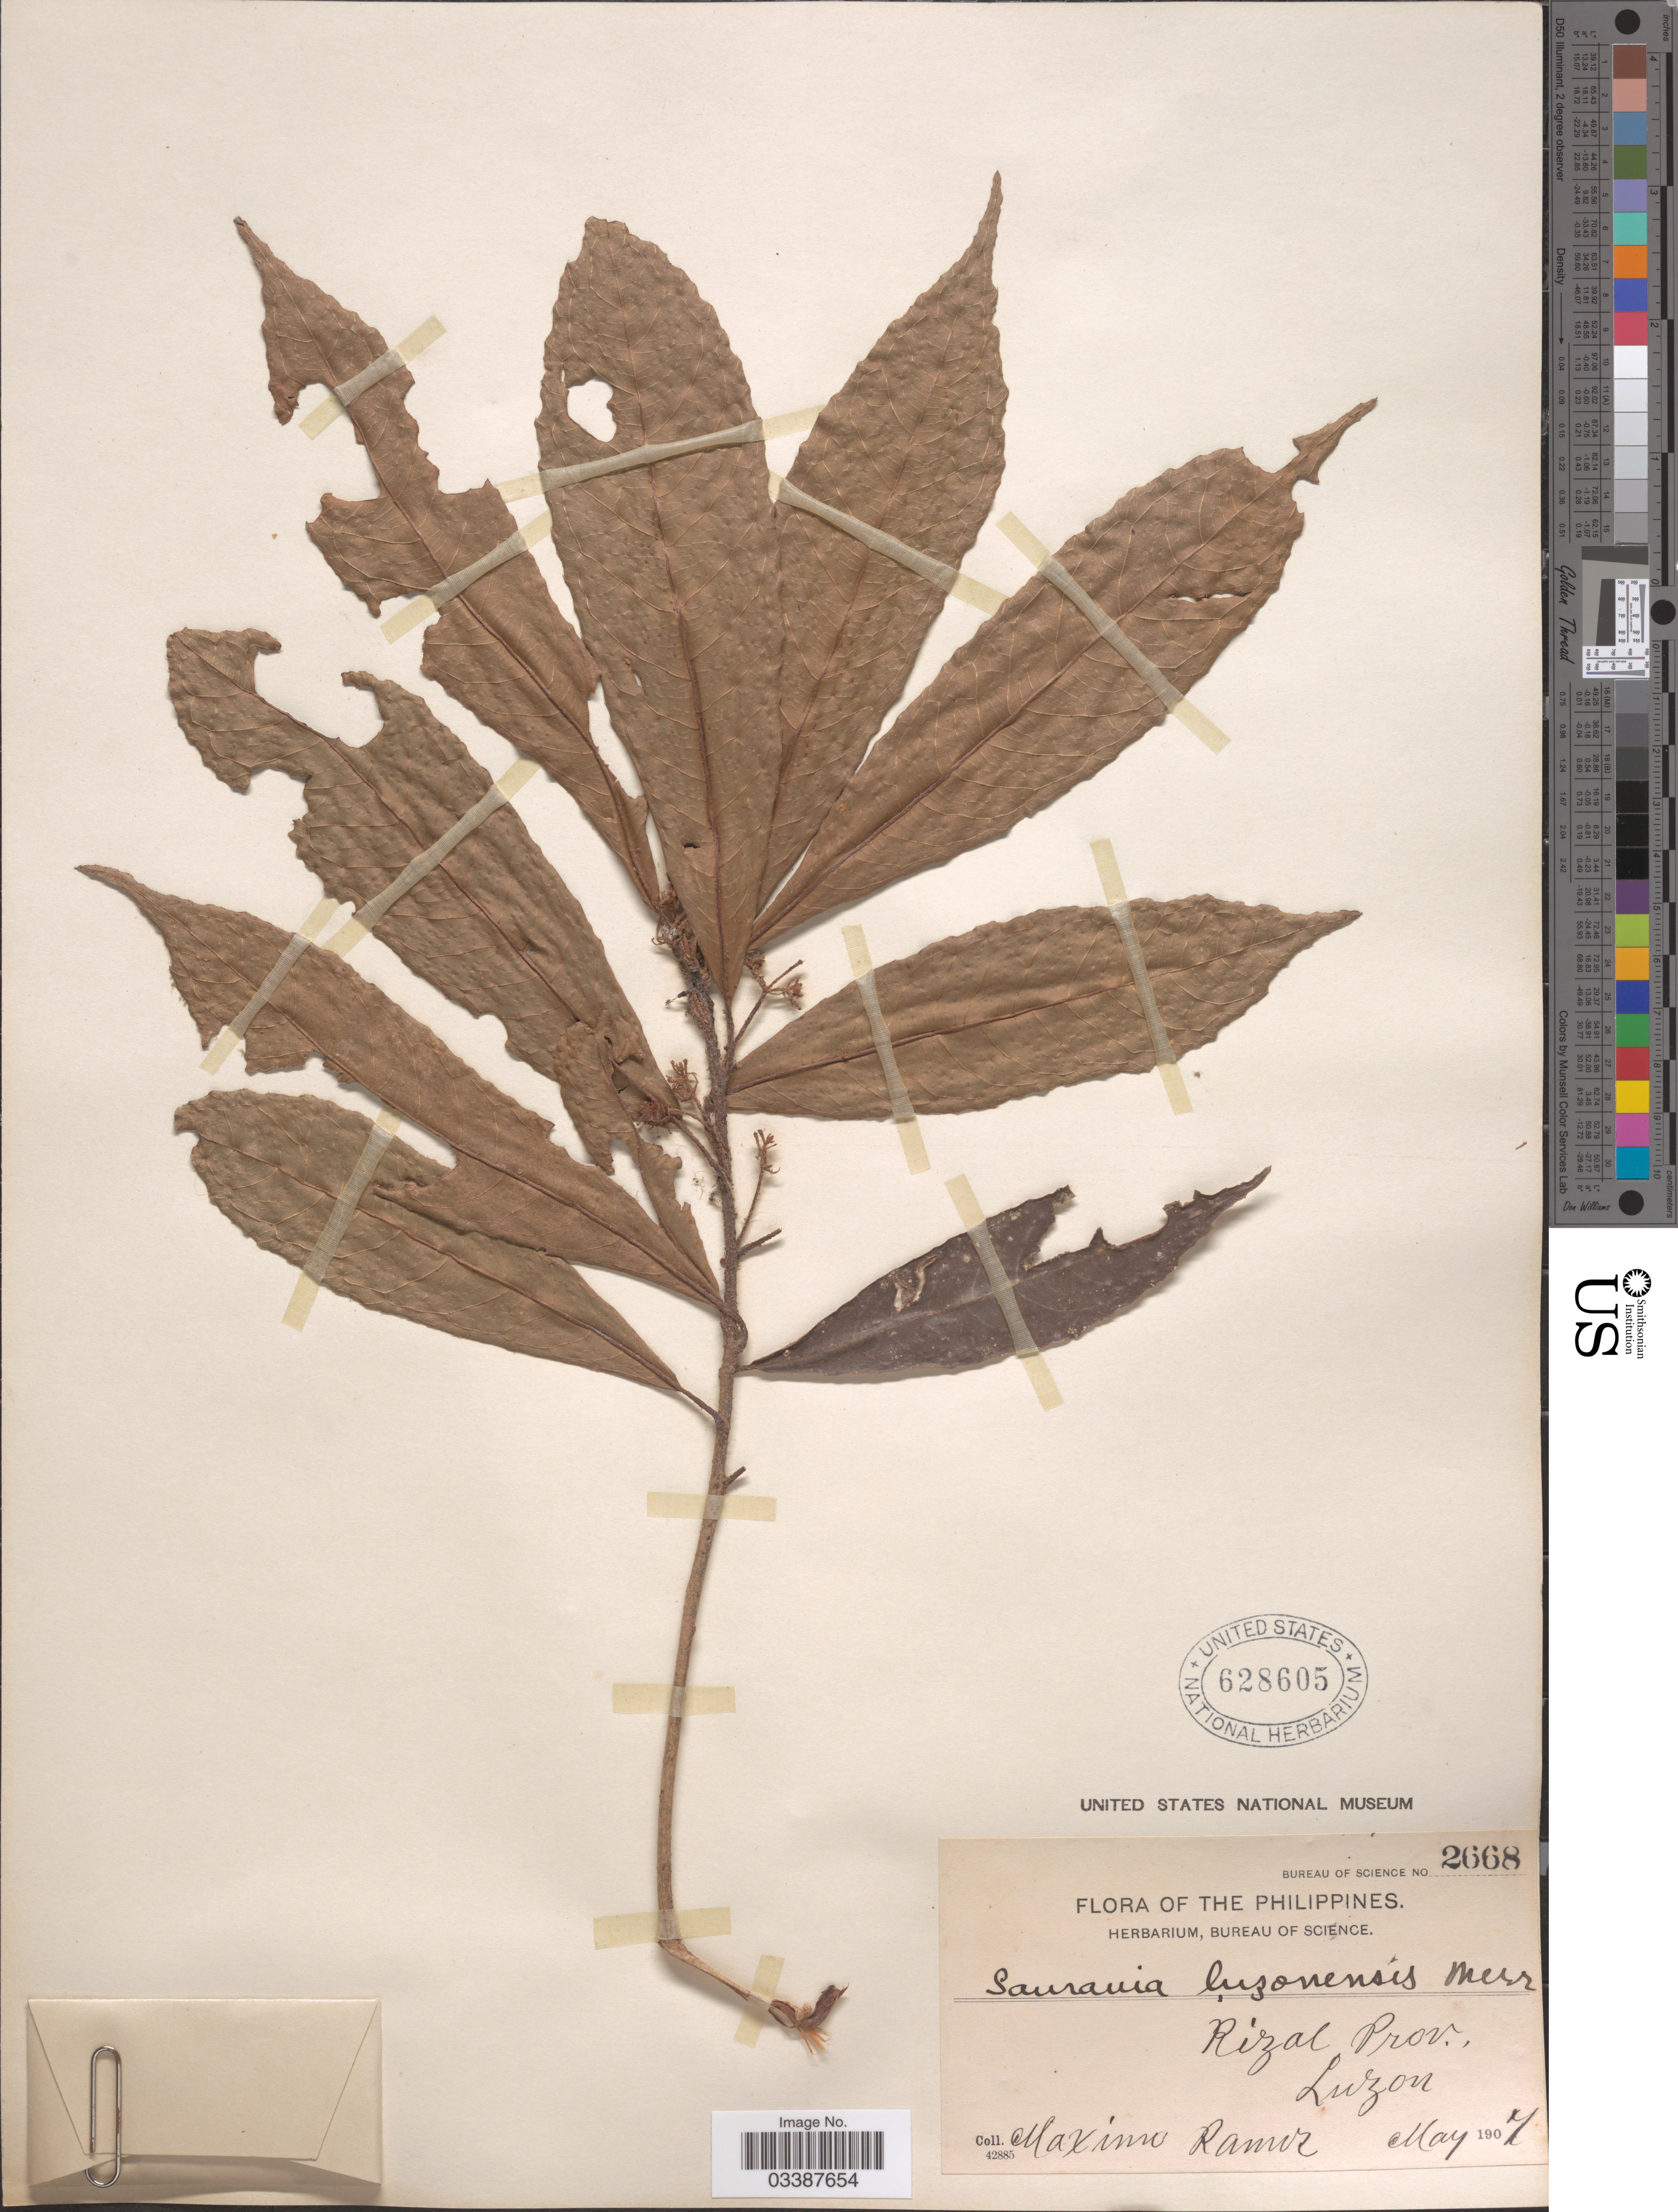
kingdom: Plantae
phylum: Tracheophyta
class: Magnoliopsida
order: Ericales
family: Actinidiaceae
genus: Saurauia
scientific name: Saurauia luzoniensis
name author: Merr.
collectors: M. Ramos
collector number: Bureau of Science 2668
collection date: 1907-05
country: Philippines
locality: Rizal Prov., Luzon.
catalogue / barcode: US 628605